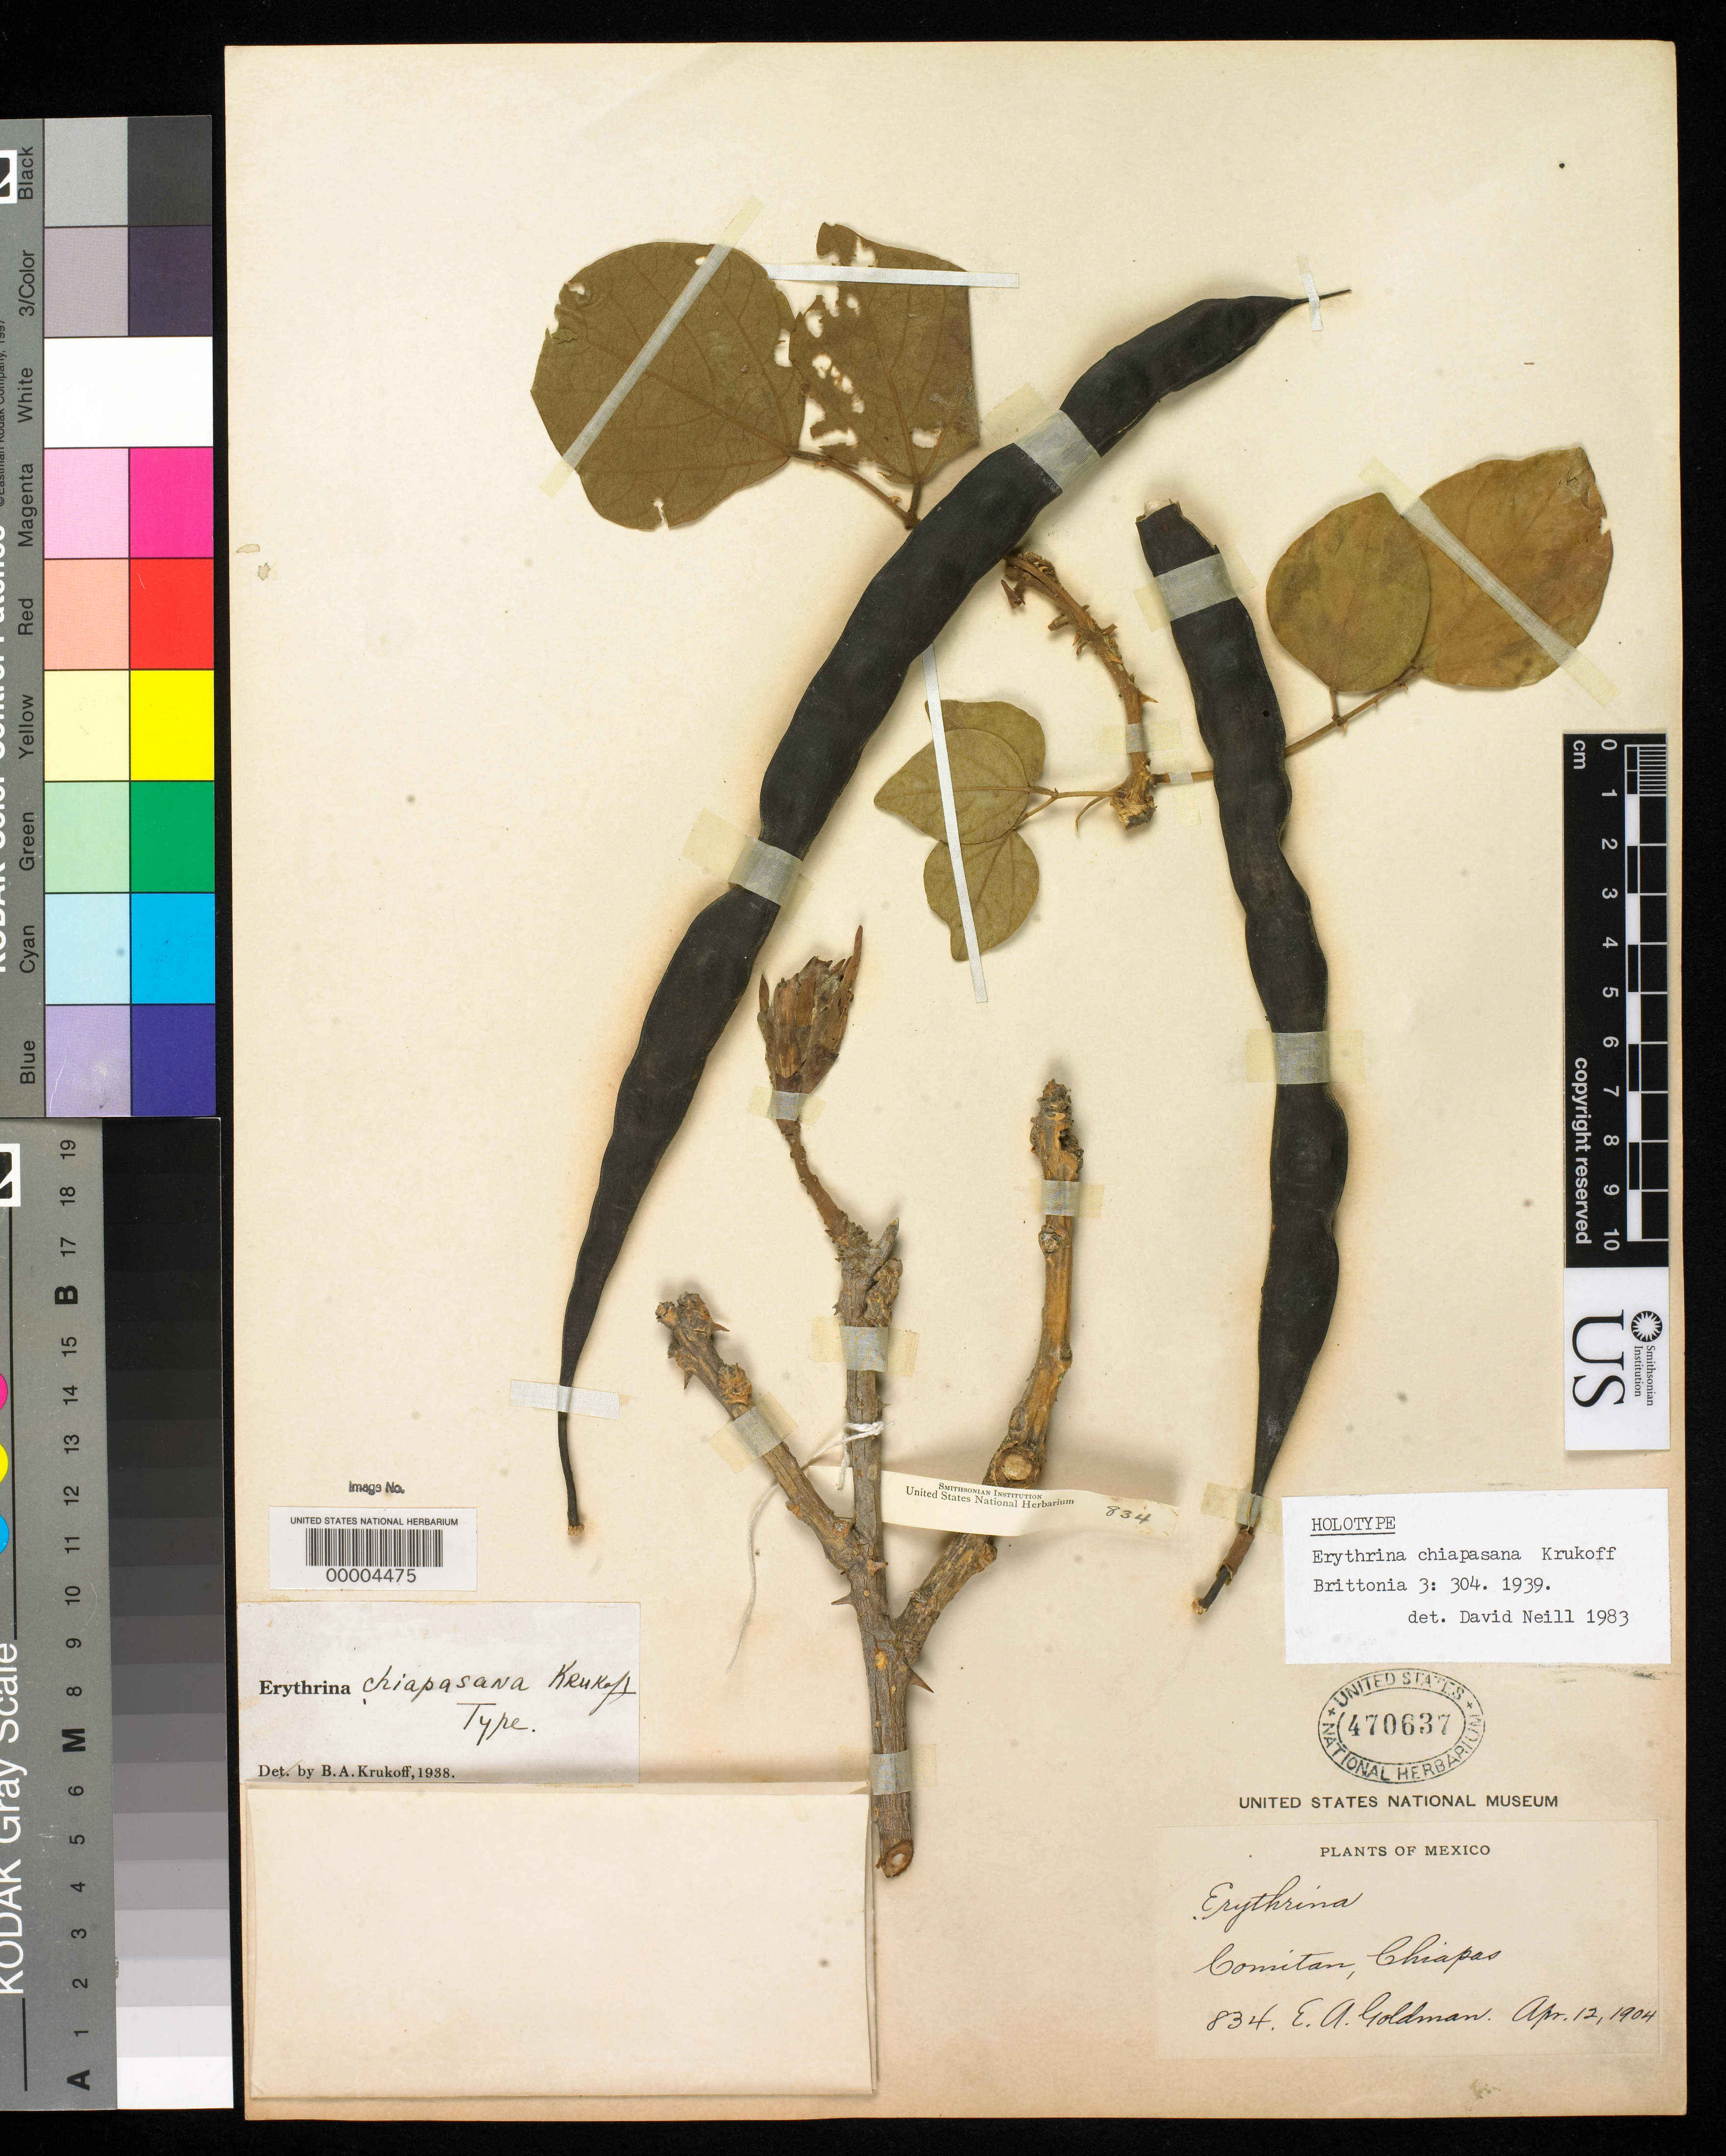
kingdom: Plantae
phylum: Tracheophyta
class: Magnoliopsida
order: Fabales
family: Fabaceae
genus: Erythrina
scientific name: Erythrina chiapasana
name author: Krukoff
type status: Holotype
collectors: E. A. Goldman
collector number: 834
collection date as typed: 12 Apr 1904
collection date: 1904-04-12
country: Mexico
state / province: Chiapas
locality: Comitan.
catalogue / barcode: US 470637